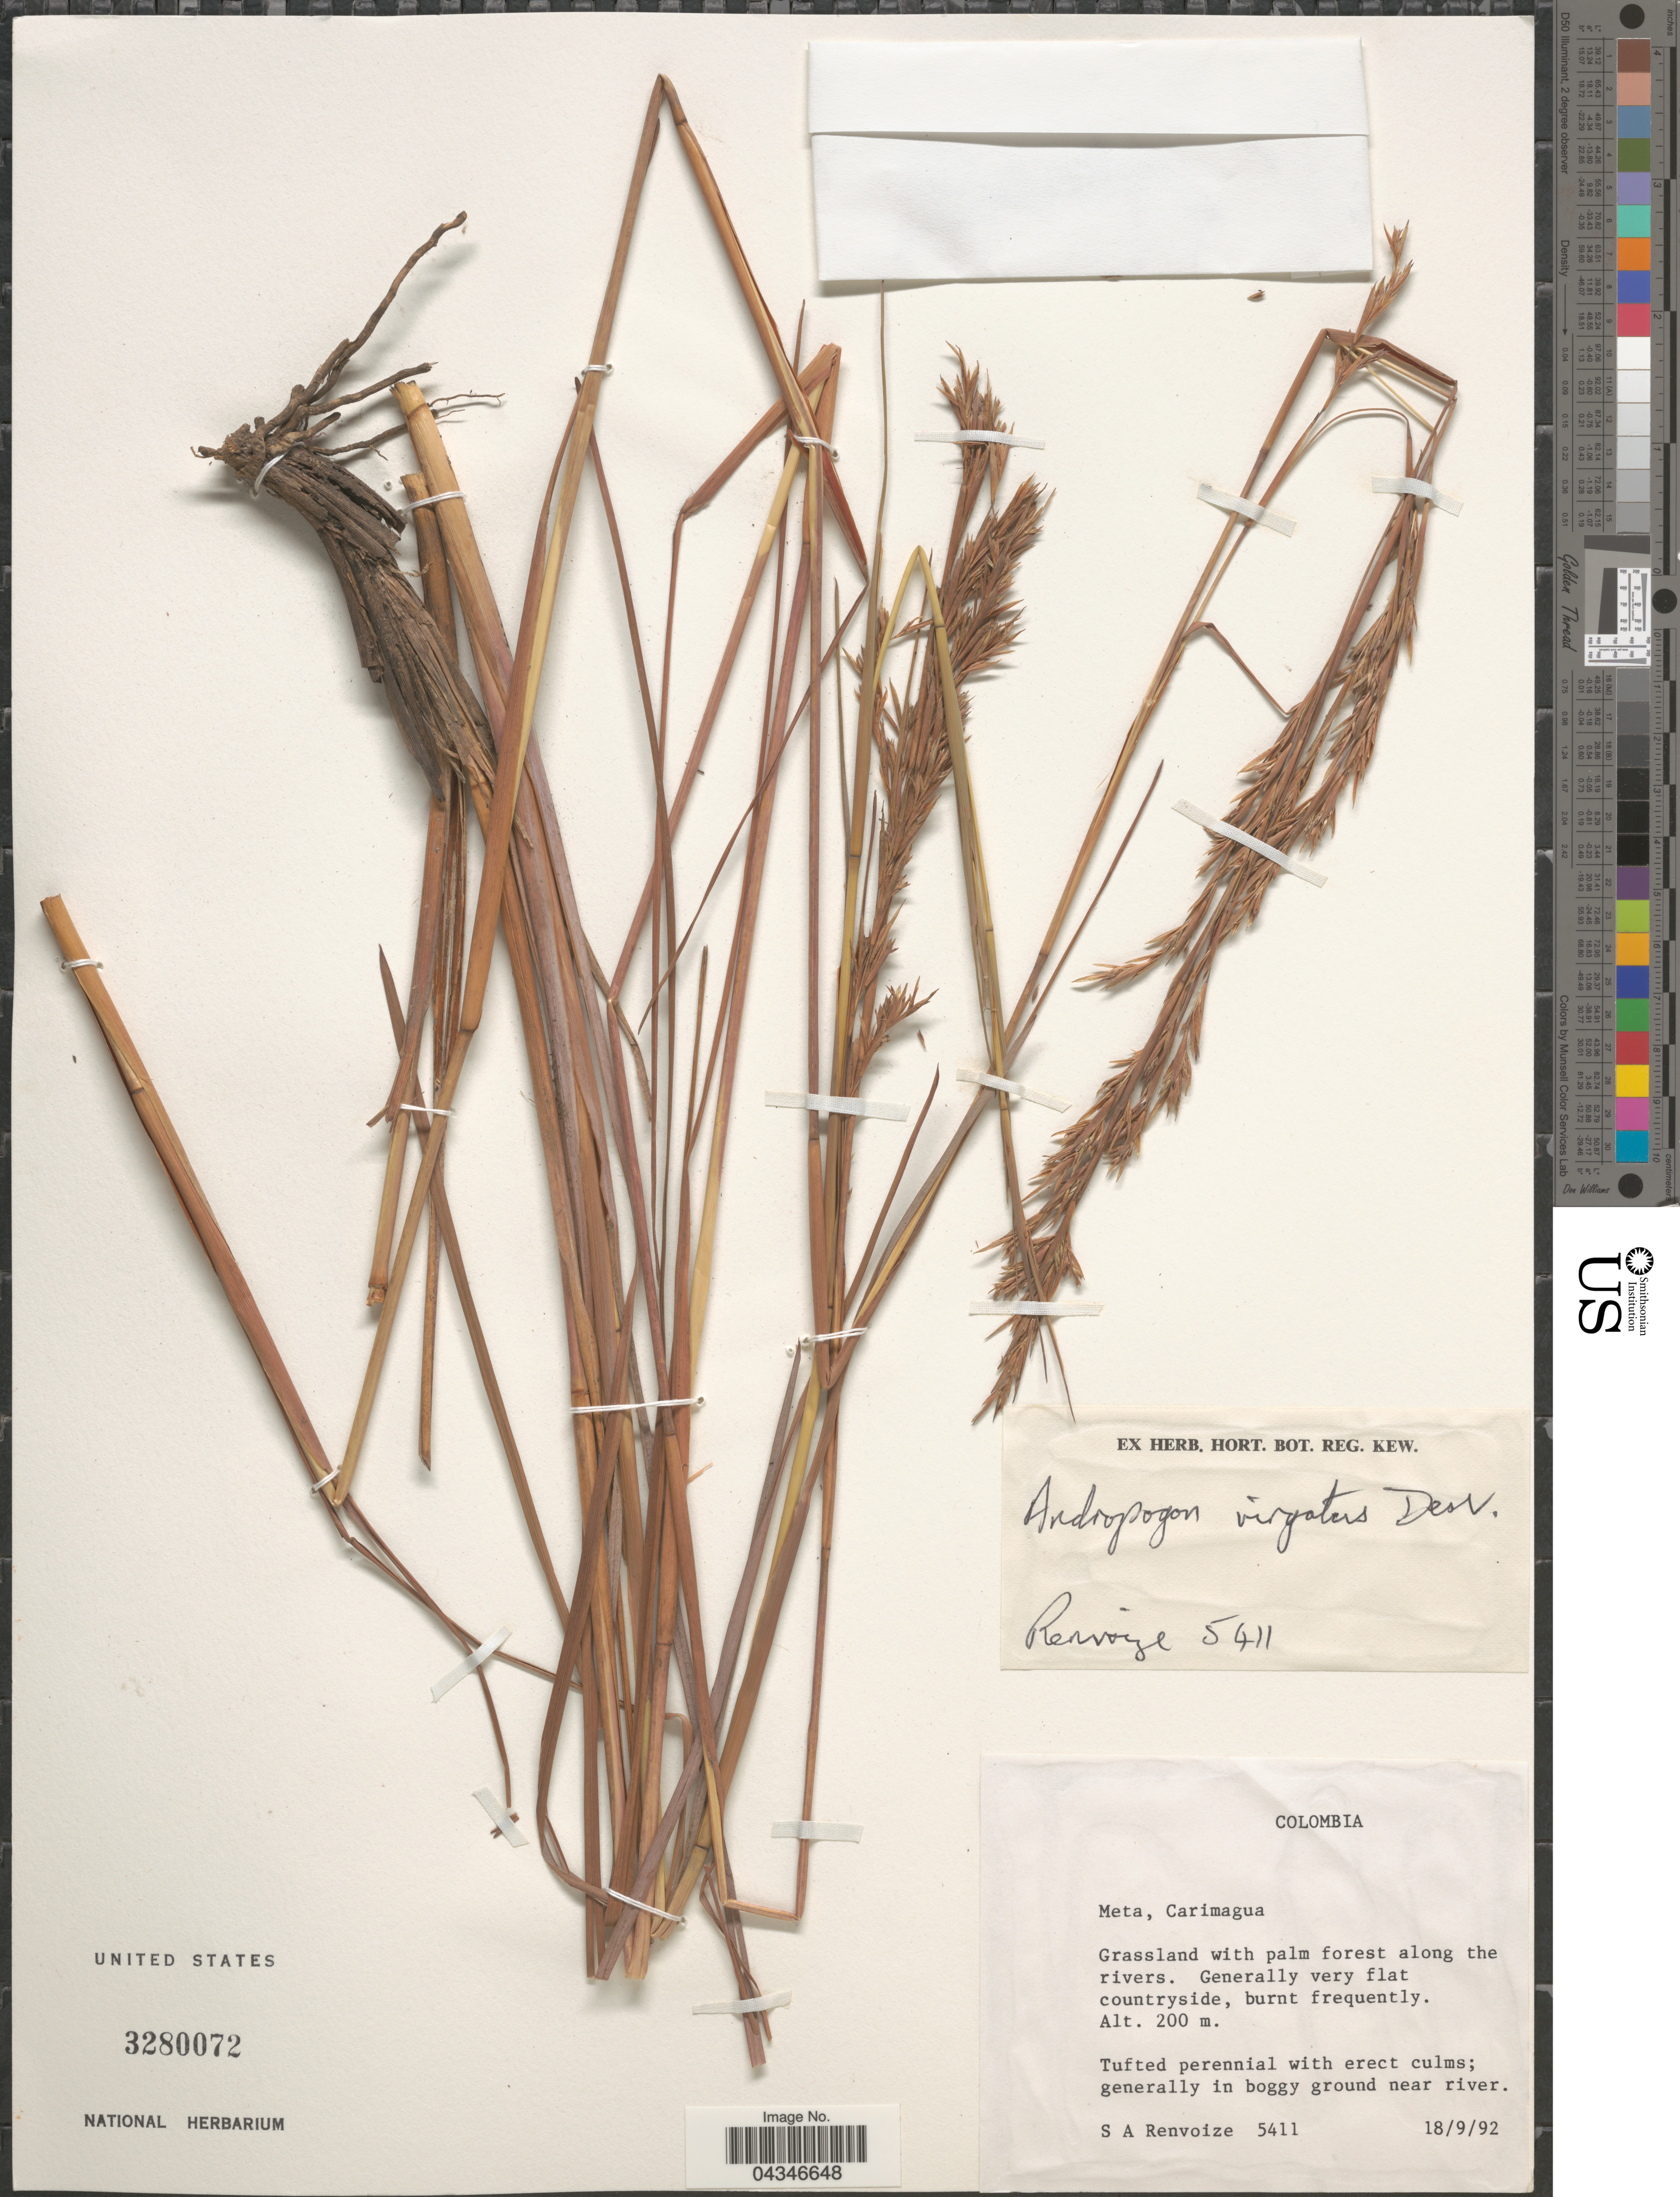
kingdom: Plantae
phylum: Tracheophyta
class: Liliopsida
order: Poales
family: Poaceae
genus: Andropogon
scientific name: Andropogon virgatus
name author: Desv. ex Ham.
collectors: S. A. Renvoize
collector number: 5411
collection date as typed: Transcribed d/m/y: 18/9/92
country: Colombia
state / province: Meta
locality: Carimagua. Grassland with palm forest along the rivers.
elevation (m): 200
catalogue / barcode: US 3280072